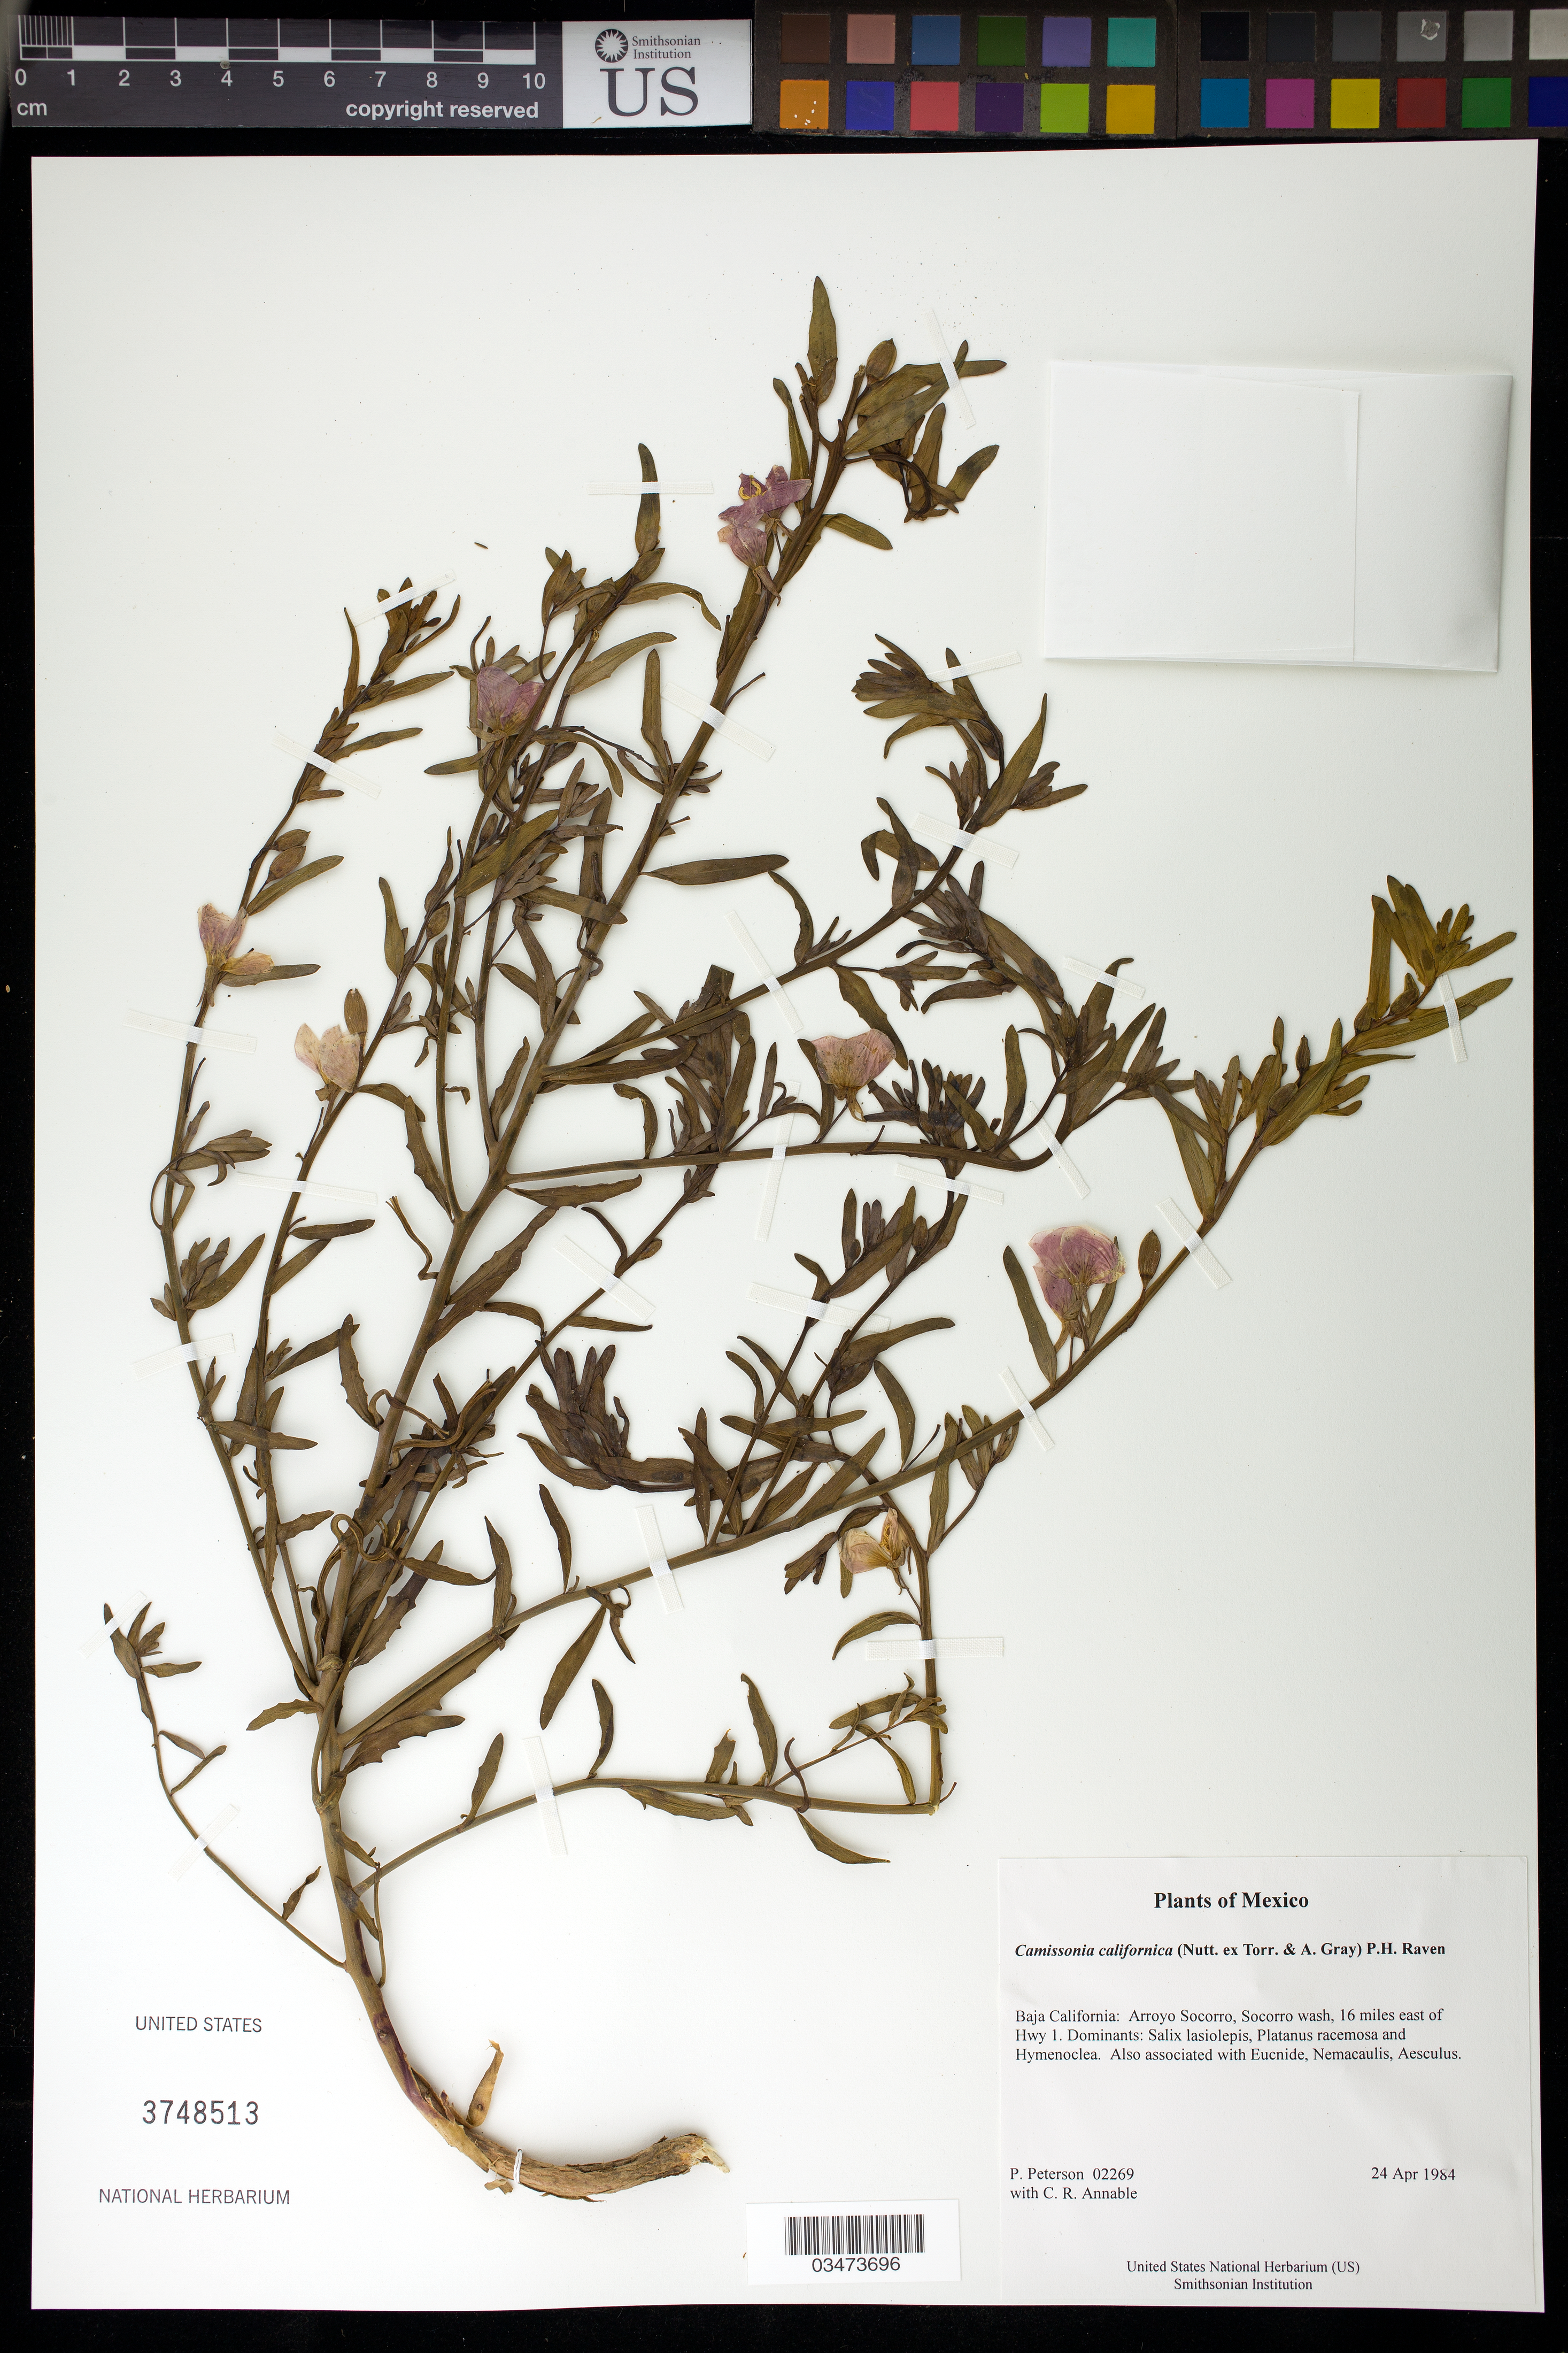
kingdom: Plantae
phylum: Tracheophyta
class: Magnoliopsida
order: Myrtales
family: Onagraceae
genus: Eulobus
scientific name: Eulobus californicus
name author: Nutt. ex Torr. & A. Gray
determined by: Wagner, W. L., (BOT), Smithsonian Institution - National Museum of Natural History (UNITED STATES)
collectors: P. M. Peterson & C. R. Annable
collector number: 02269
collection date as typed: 24 Apr 1984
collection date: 1984-04-24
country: Mexico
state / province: Baja California Norte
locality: Arroyo Socorro, Socorro wash, 16 miles east of Hwy 1.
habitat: Dominants: Salix lasiolepis, Platanus racemosa and Hymenoclea. Also associated with Eucnide, Nemacaulis, Aesculus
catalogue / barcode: US 3748513